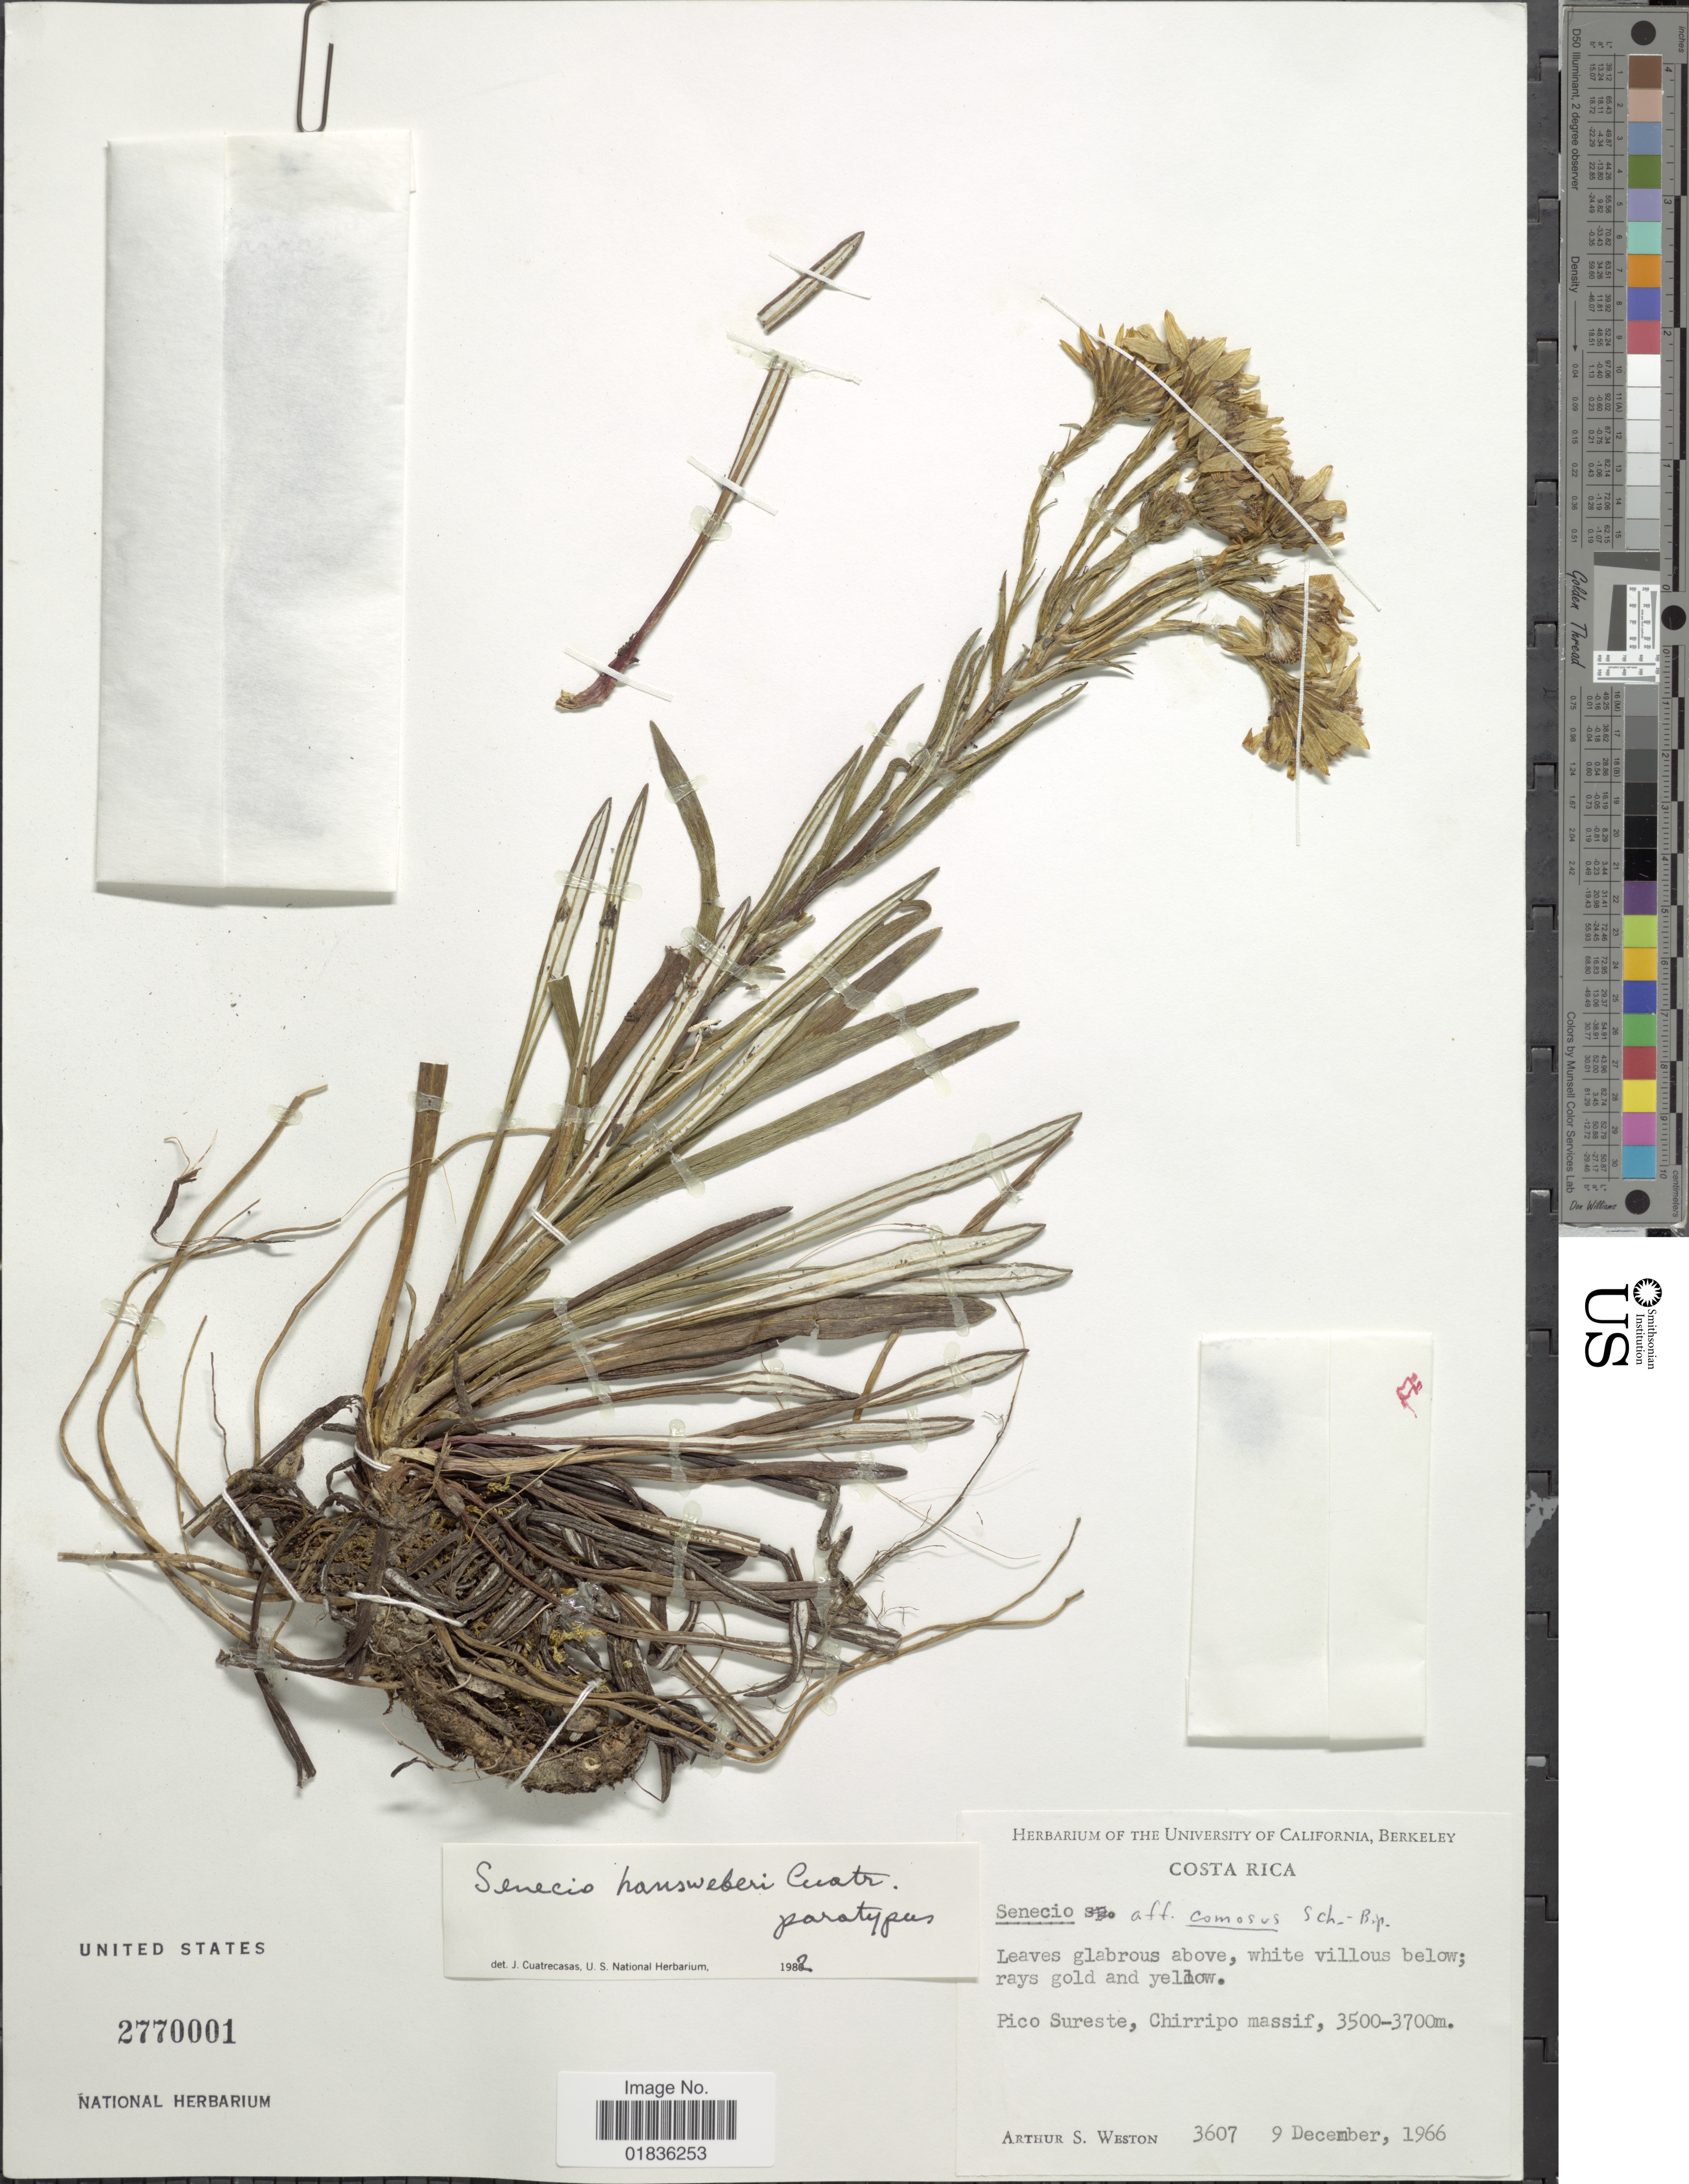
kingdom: Plantae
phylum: Tracheophyta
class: Magnoliopsida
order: Asterales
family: Asteraceae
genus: Senecio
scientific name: Senecio hansweberi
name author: Cuatrec.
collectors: A. Weston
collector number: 3607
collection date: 1966-12-09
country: Costa Rica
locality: Pico Sureste, Chirripo massif.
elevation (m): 3500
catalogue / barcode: US 2770001